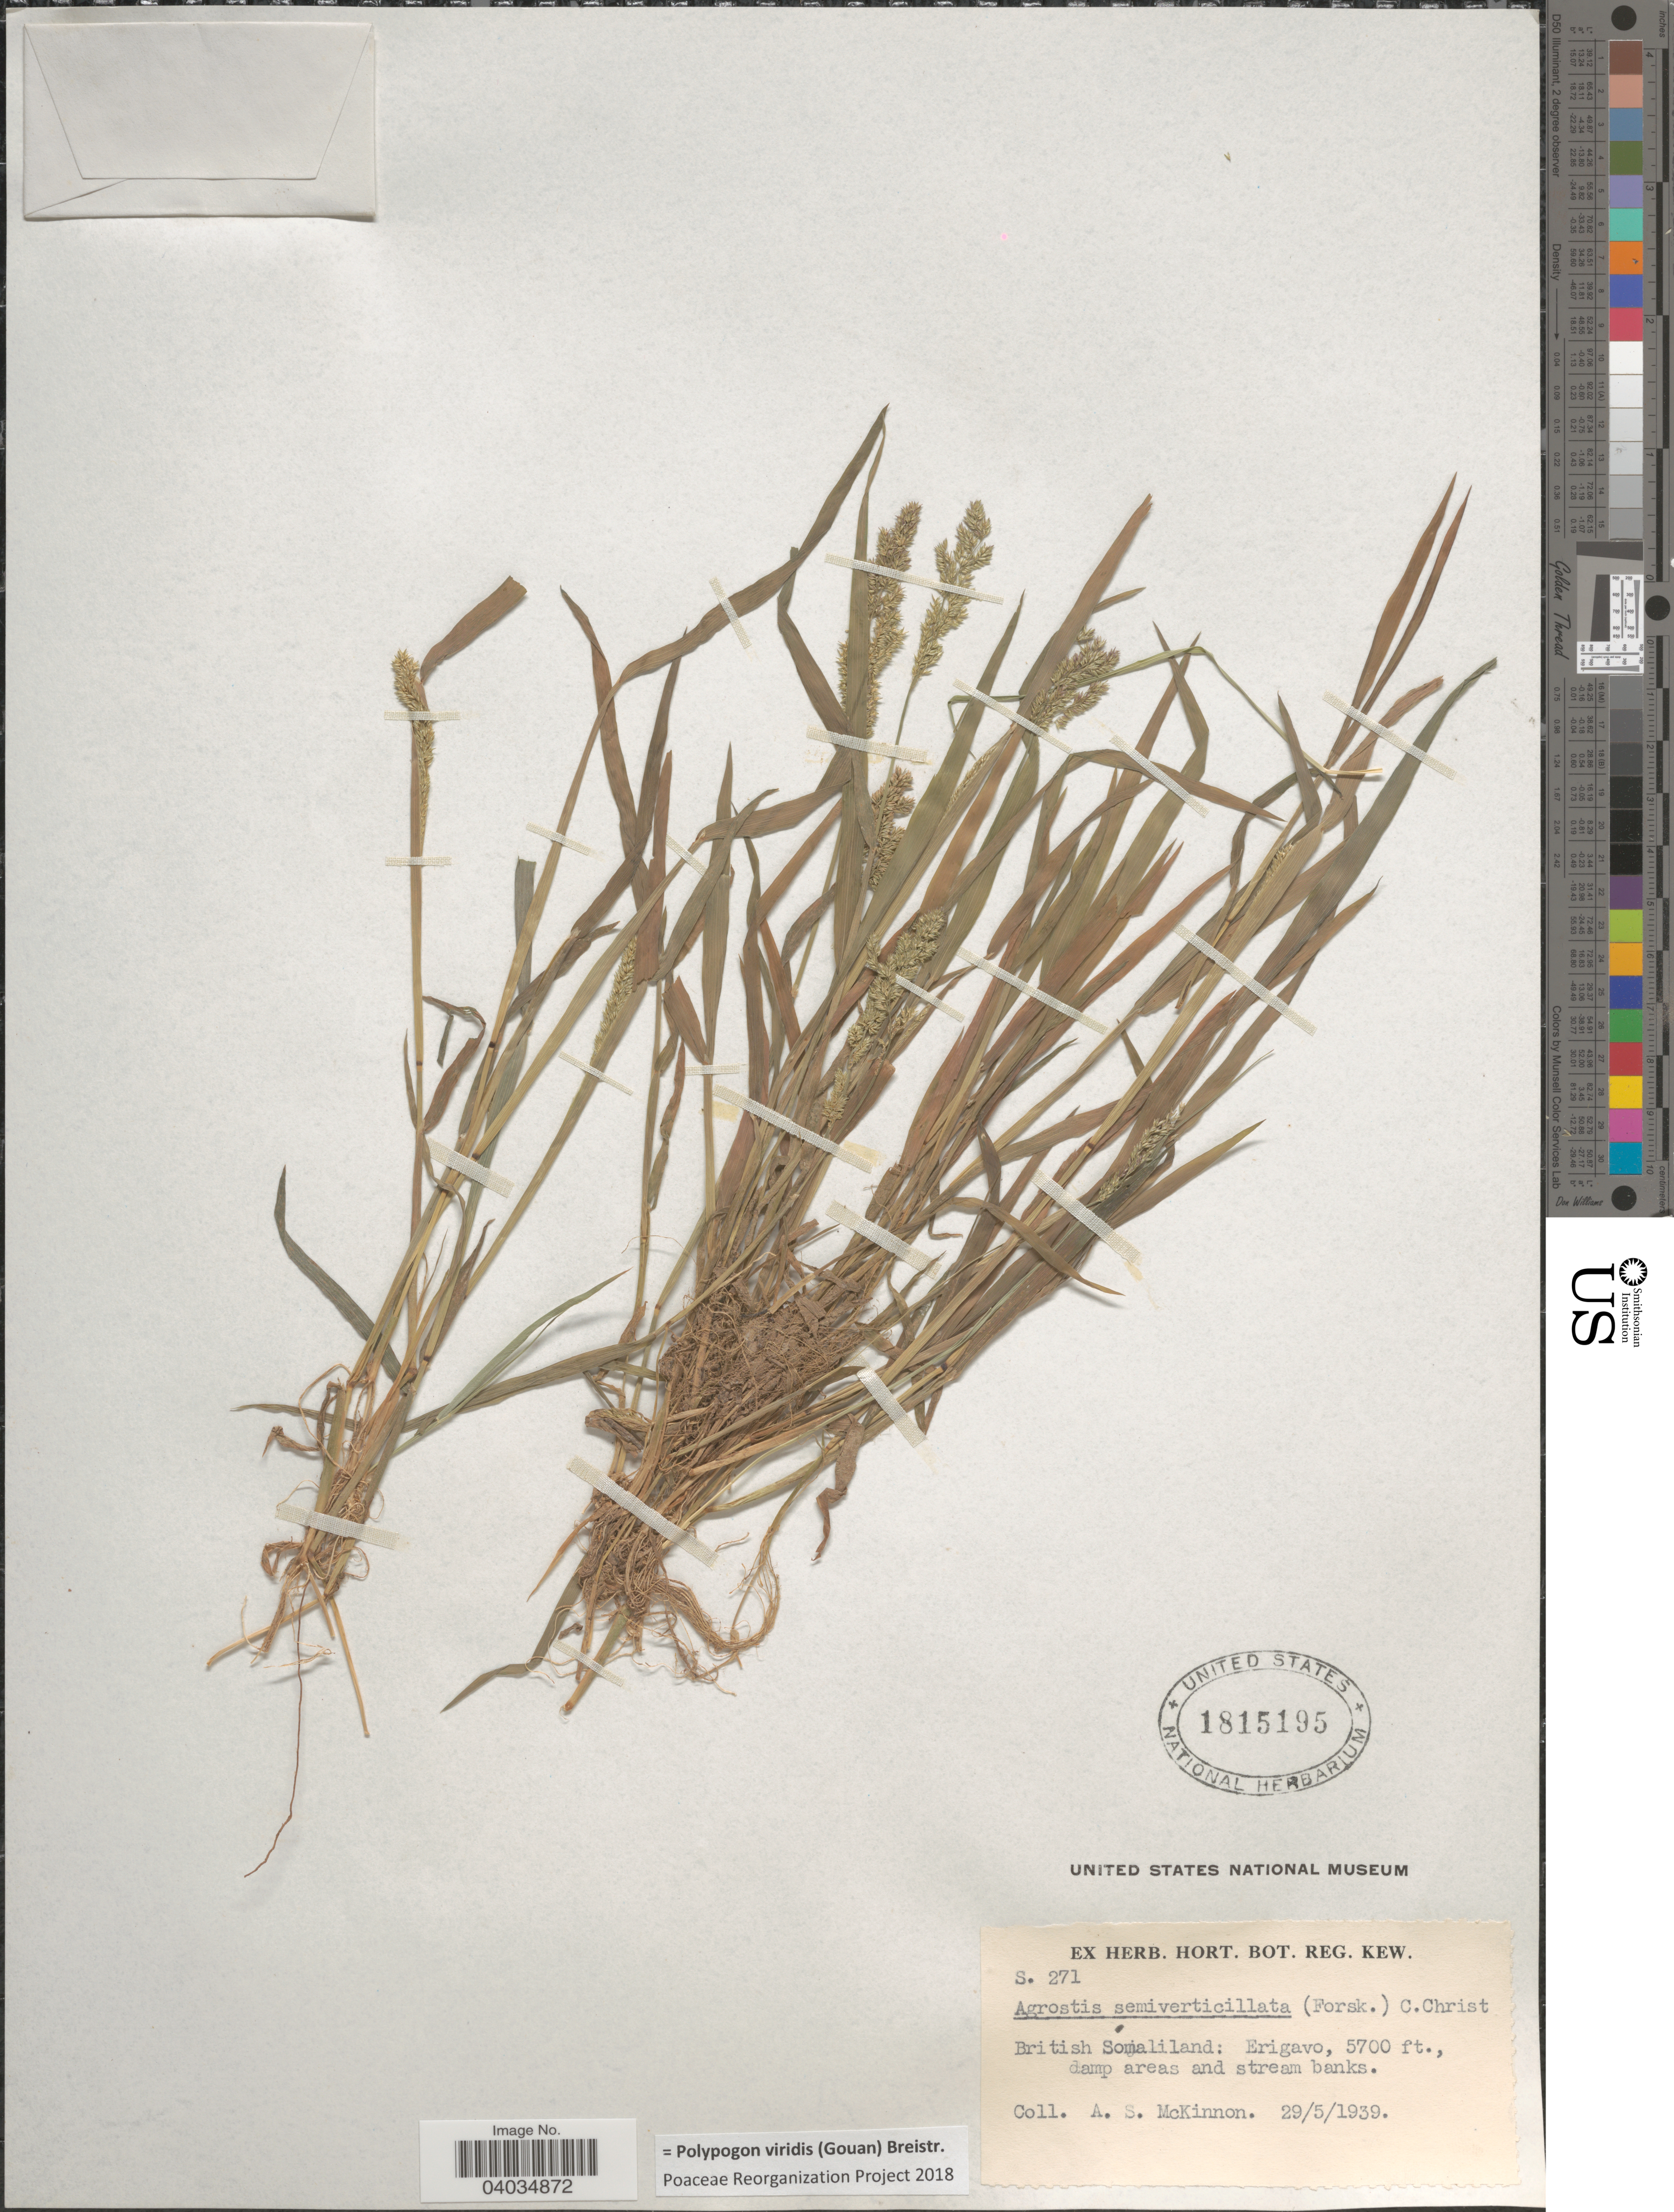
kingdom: Plantae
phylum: Tracheophyta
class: Liliopsida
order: Poales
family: Poaceae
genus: Polypogon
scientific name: Polypogon viridis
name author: (Gouan) Breistroffer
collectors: A. Mckinnon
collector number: S 271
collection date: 1939-05-29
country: Somalia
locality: British Somaliland: Erigavo.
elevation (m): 1737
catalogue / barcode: US 1815195